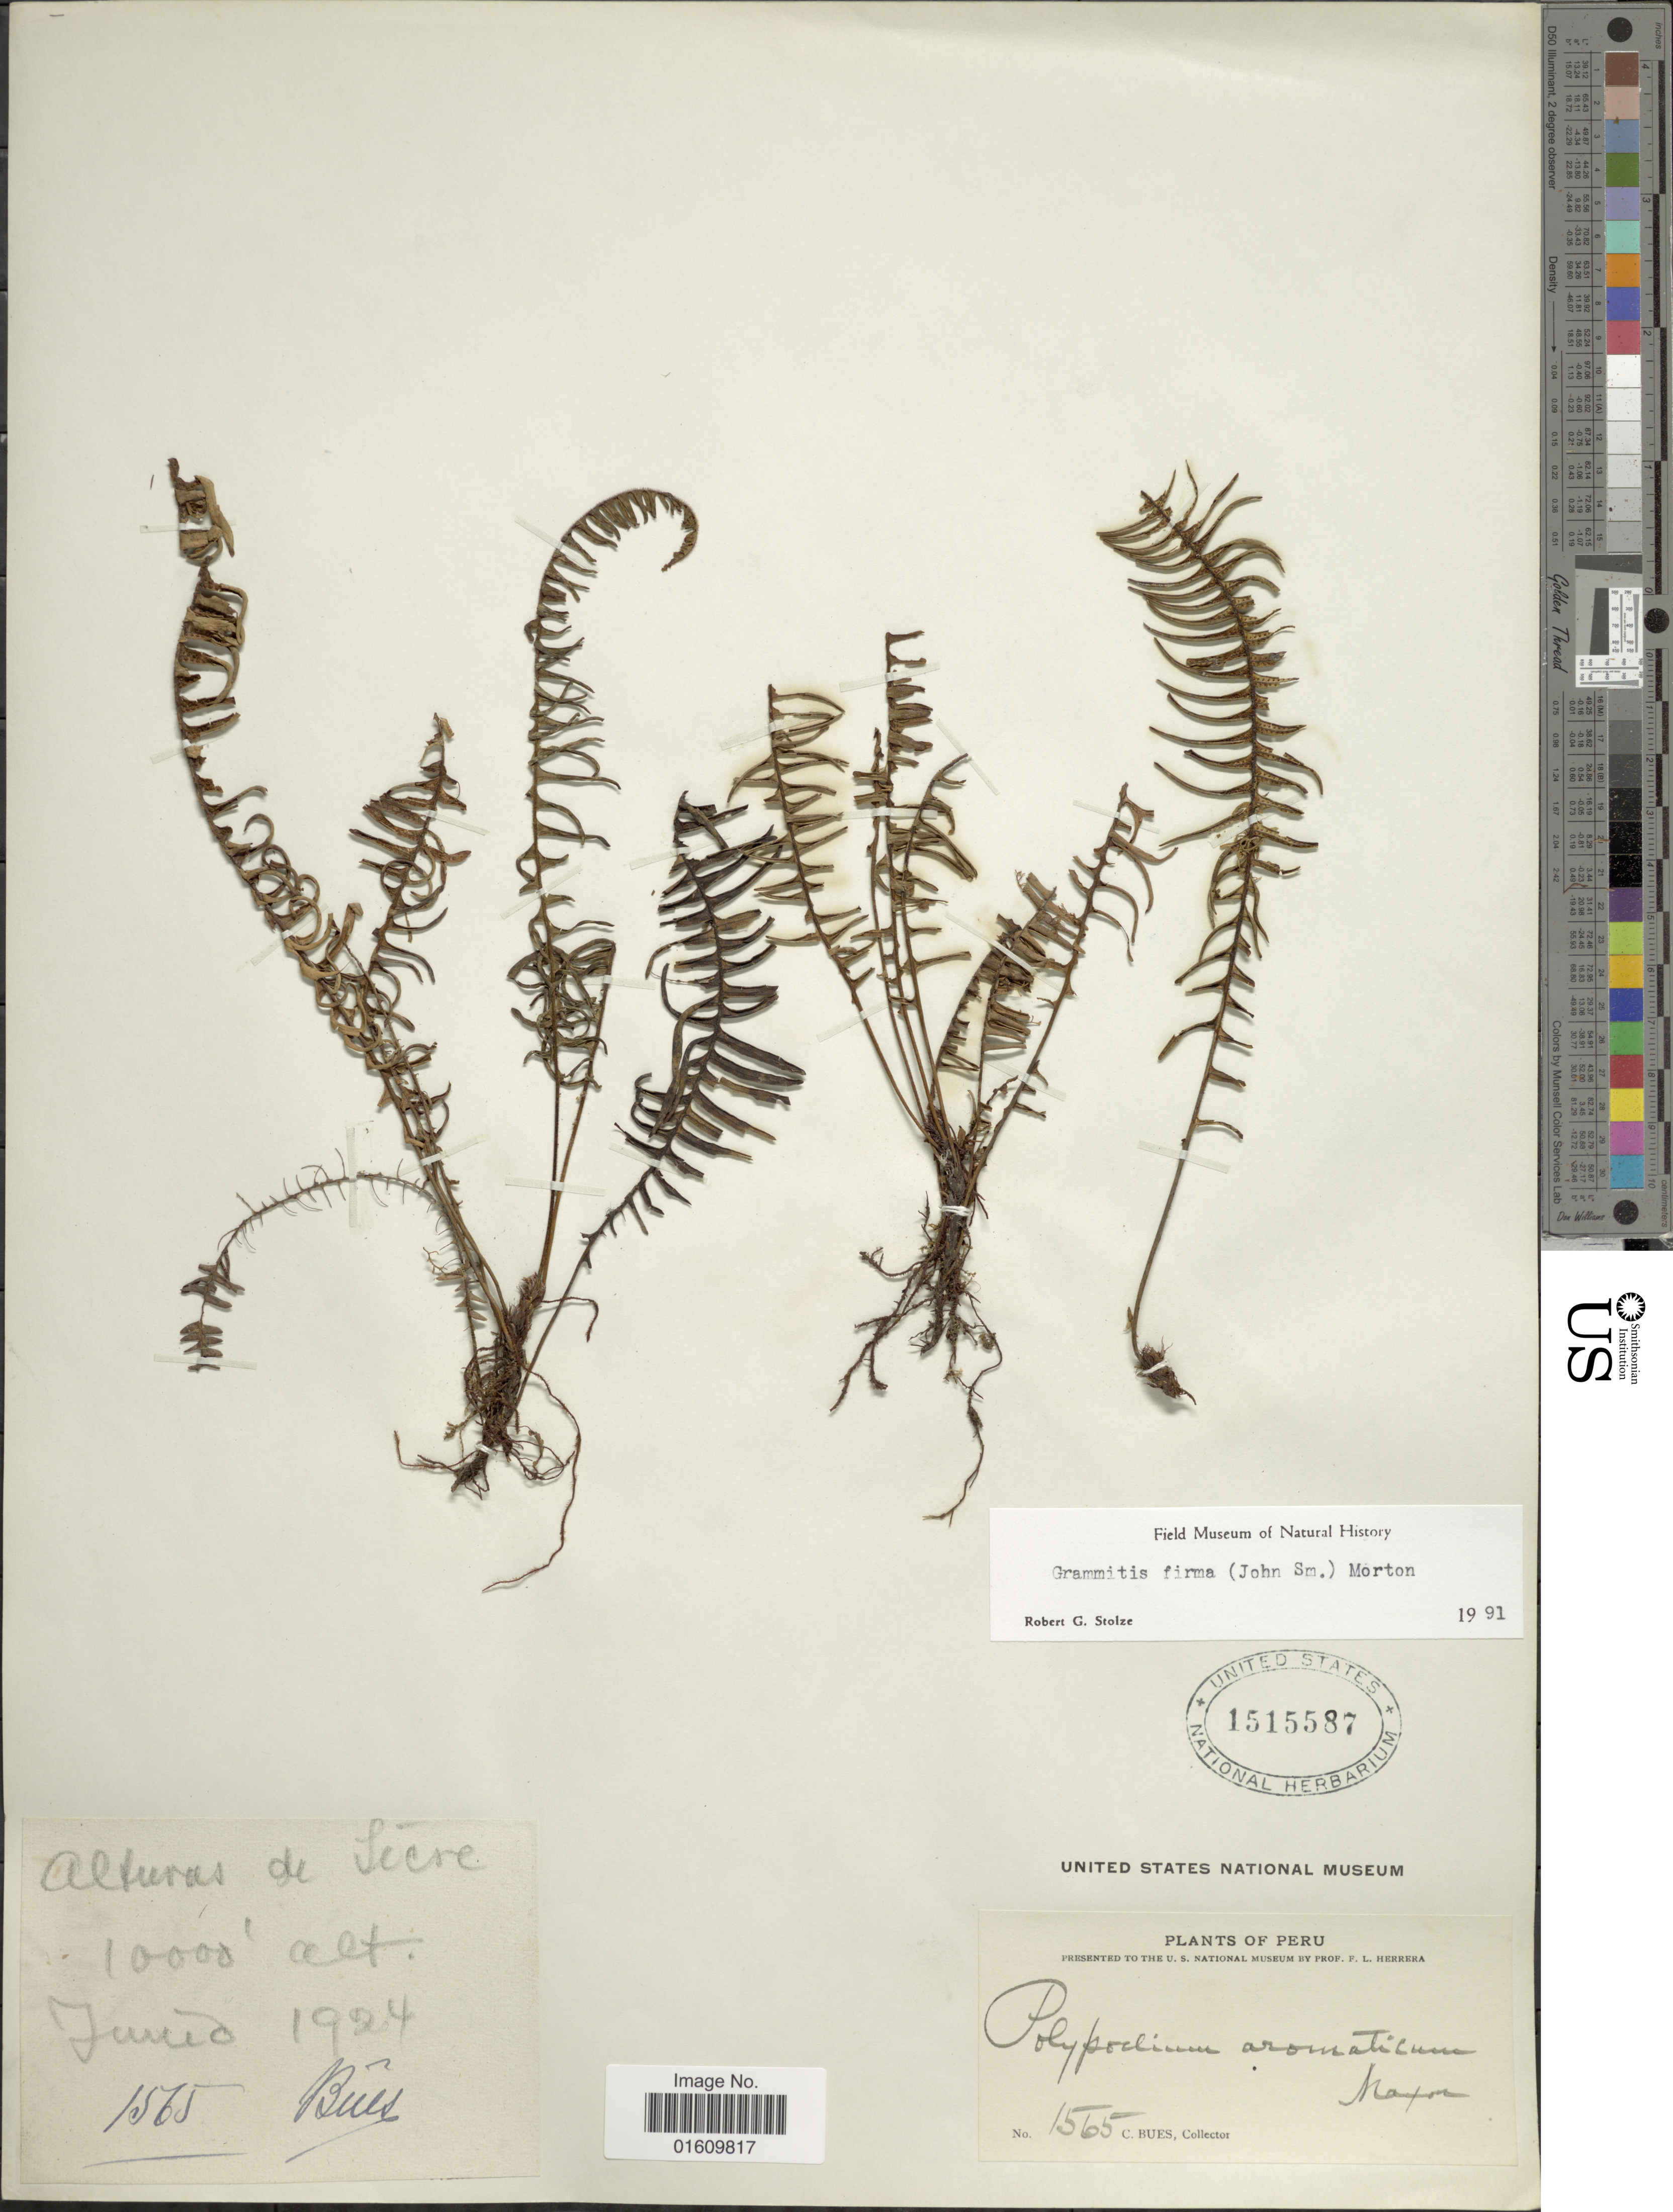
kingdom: Plantae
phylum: Tracheophyta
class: Polypodiopsida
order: Polypodiales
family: Polypodiaceae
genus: Melpomene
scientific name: Melpomene firma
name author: (J. Sm.) A.R. Sm. & R.C. Moran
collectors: C. Bues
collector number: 1565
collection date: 1924-06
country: Peru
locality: Alturas de Sicre.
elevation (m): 3048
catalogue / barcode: US 1515587